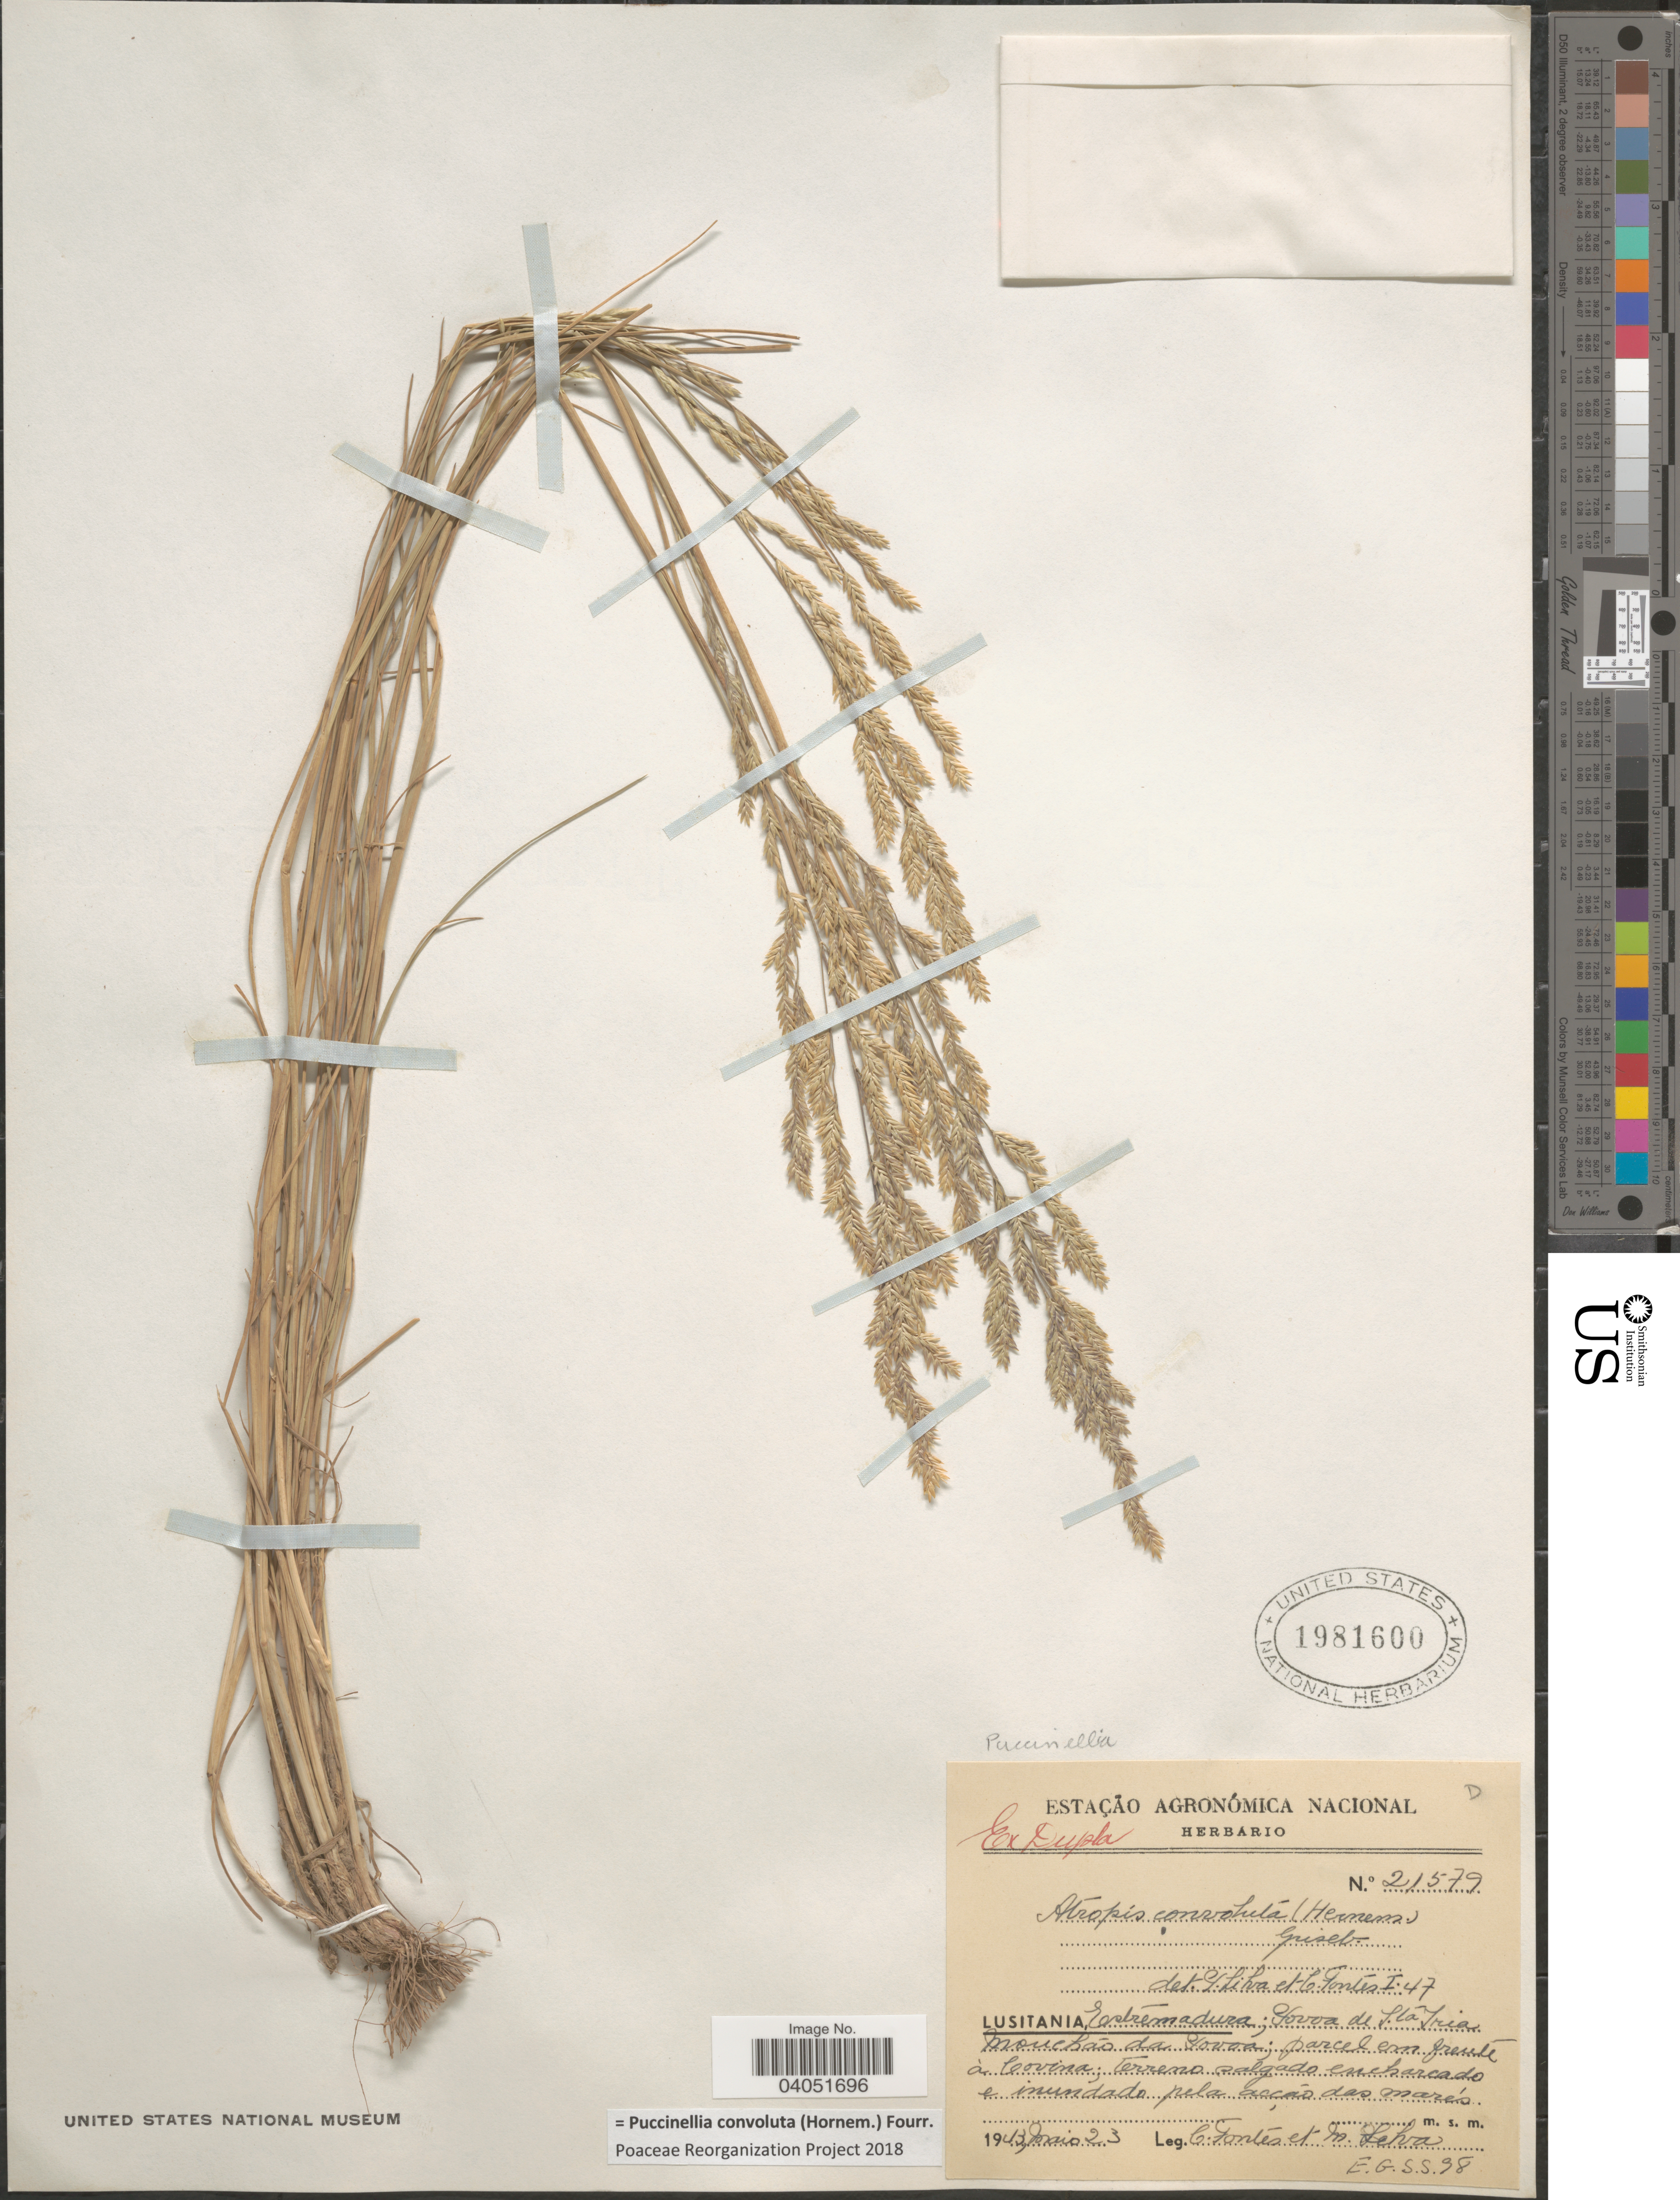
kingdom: Plantae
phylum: Tracheophyta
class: Liliopsida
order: Poales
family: Poaceae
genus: Puccinellia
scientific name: Puccinellia convoluta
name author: (Hornem.) Fourr.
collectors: C. Fontes & M. Silva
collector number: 21579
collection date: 1943-06-23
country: Portugal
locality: Lusitania, Estremadura; Póvoa de Santa Iria Mouchão da Póvoa.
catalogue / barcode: US 1981600